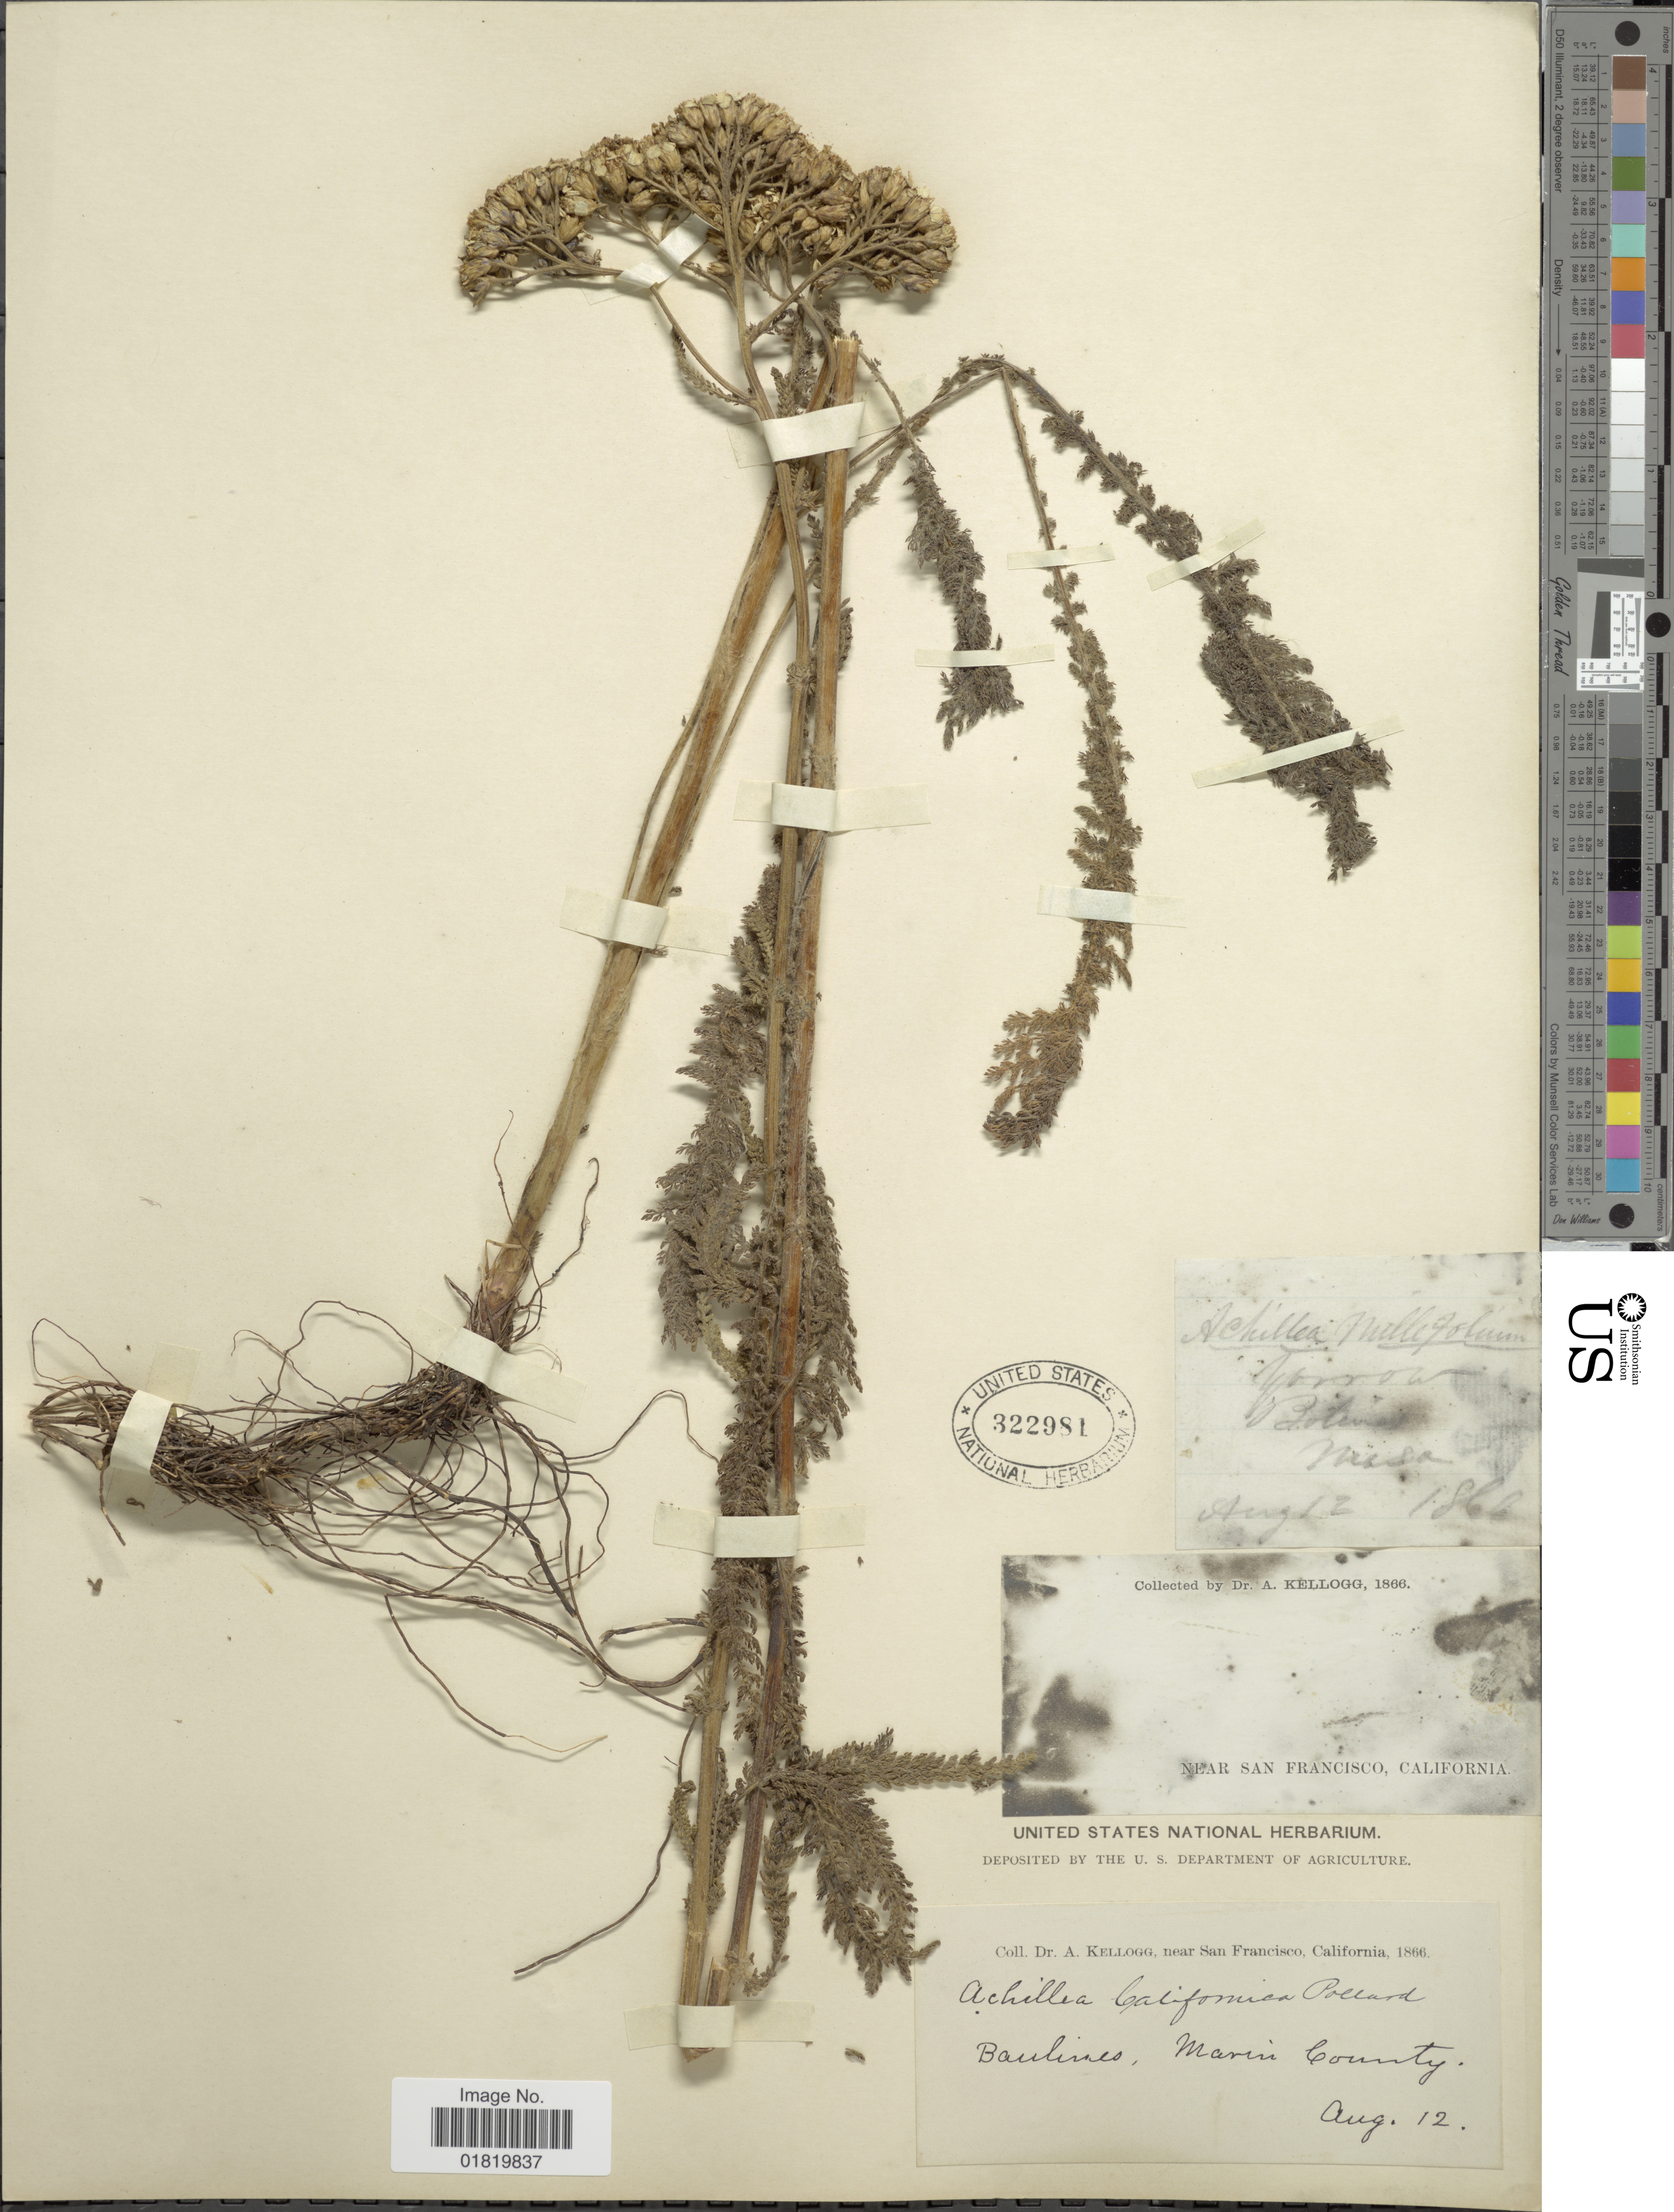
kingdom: Plantae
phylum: Tracheophyta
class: Magnoliopsida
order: Asterales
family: Asteraceae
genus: Achillea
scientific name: Achillea californica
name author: Pollard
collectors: A. Kellogg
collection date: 1866-08-12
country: United States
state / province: California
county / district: Marin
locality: Near San Francisco, California. Baulines, Marin County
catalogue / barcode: US 322981